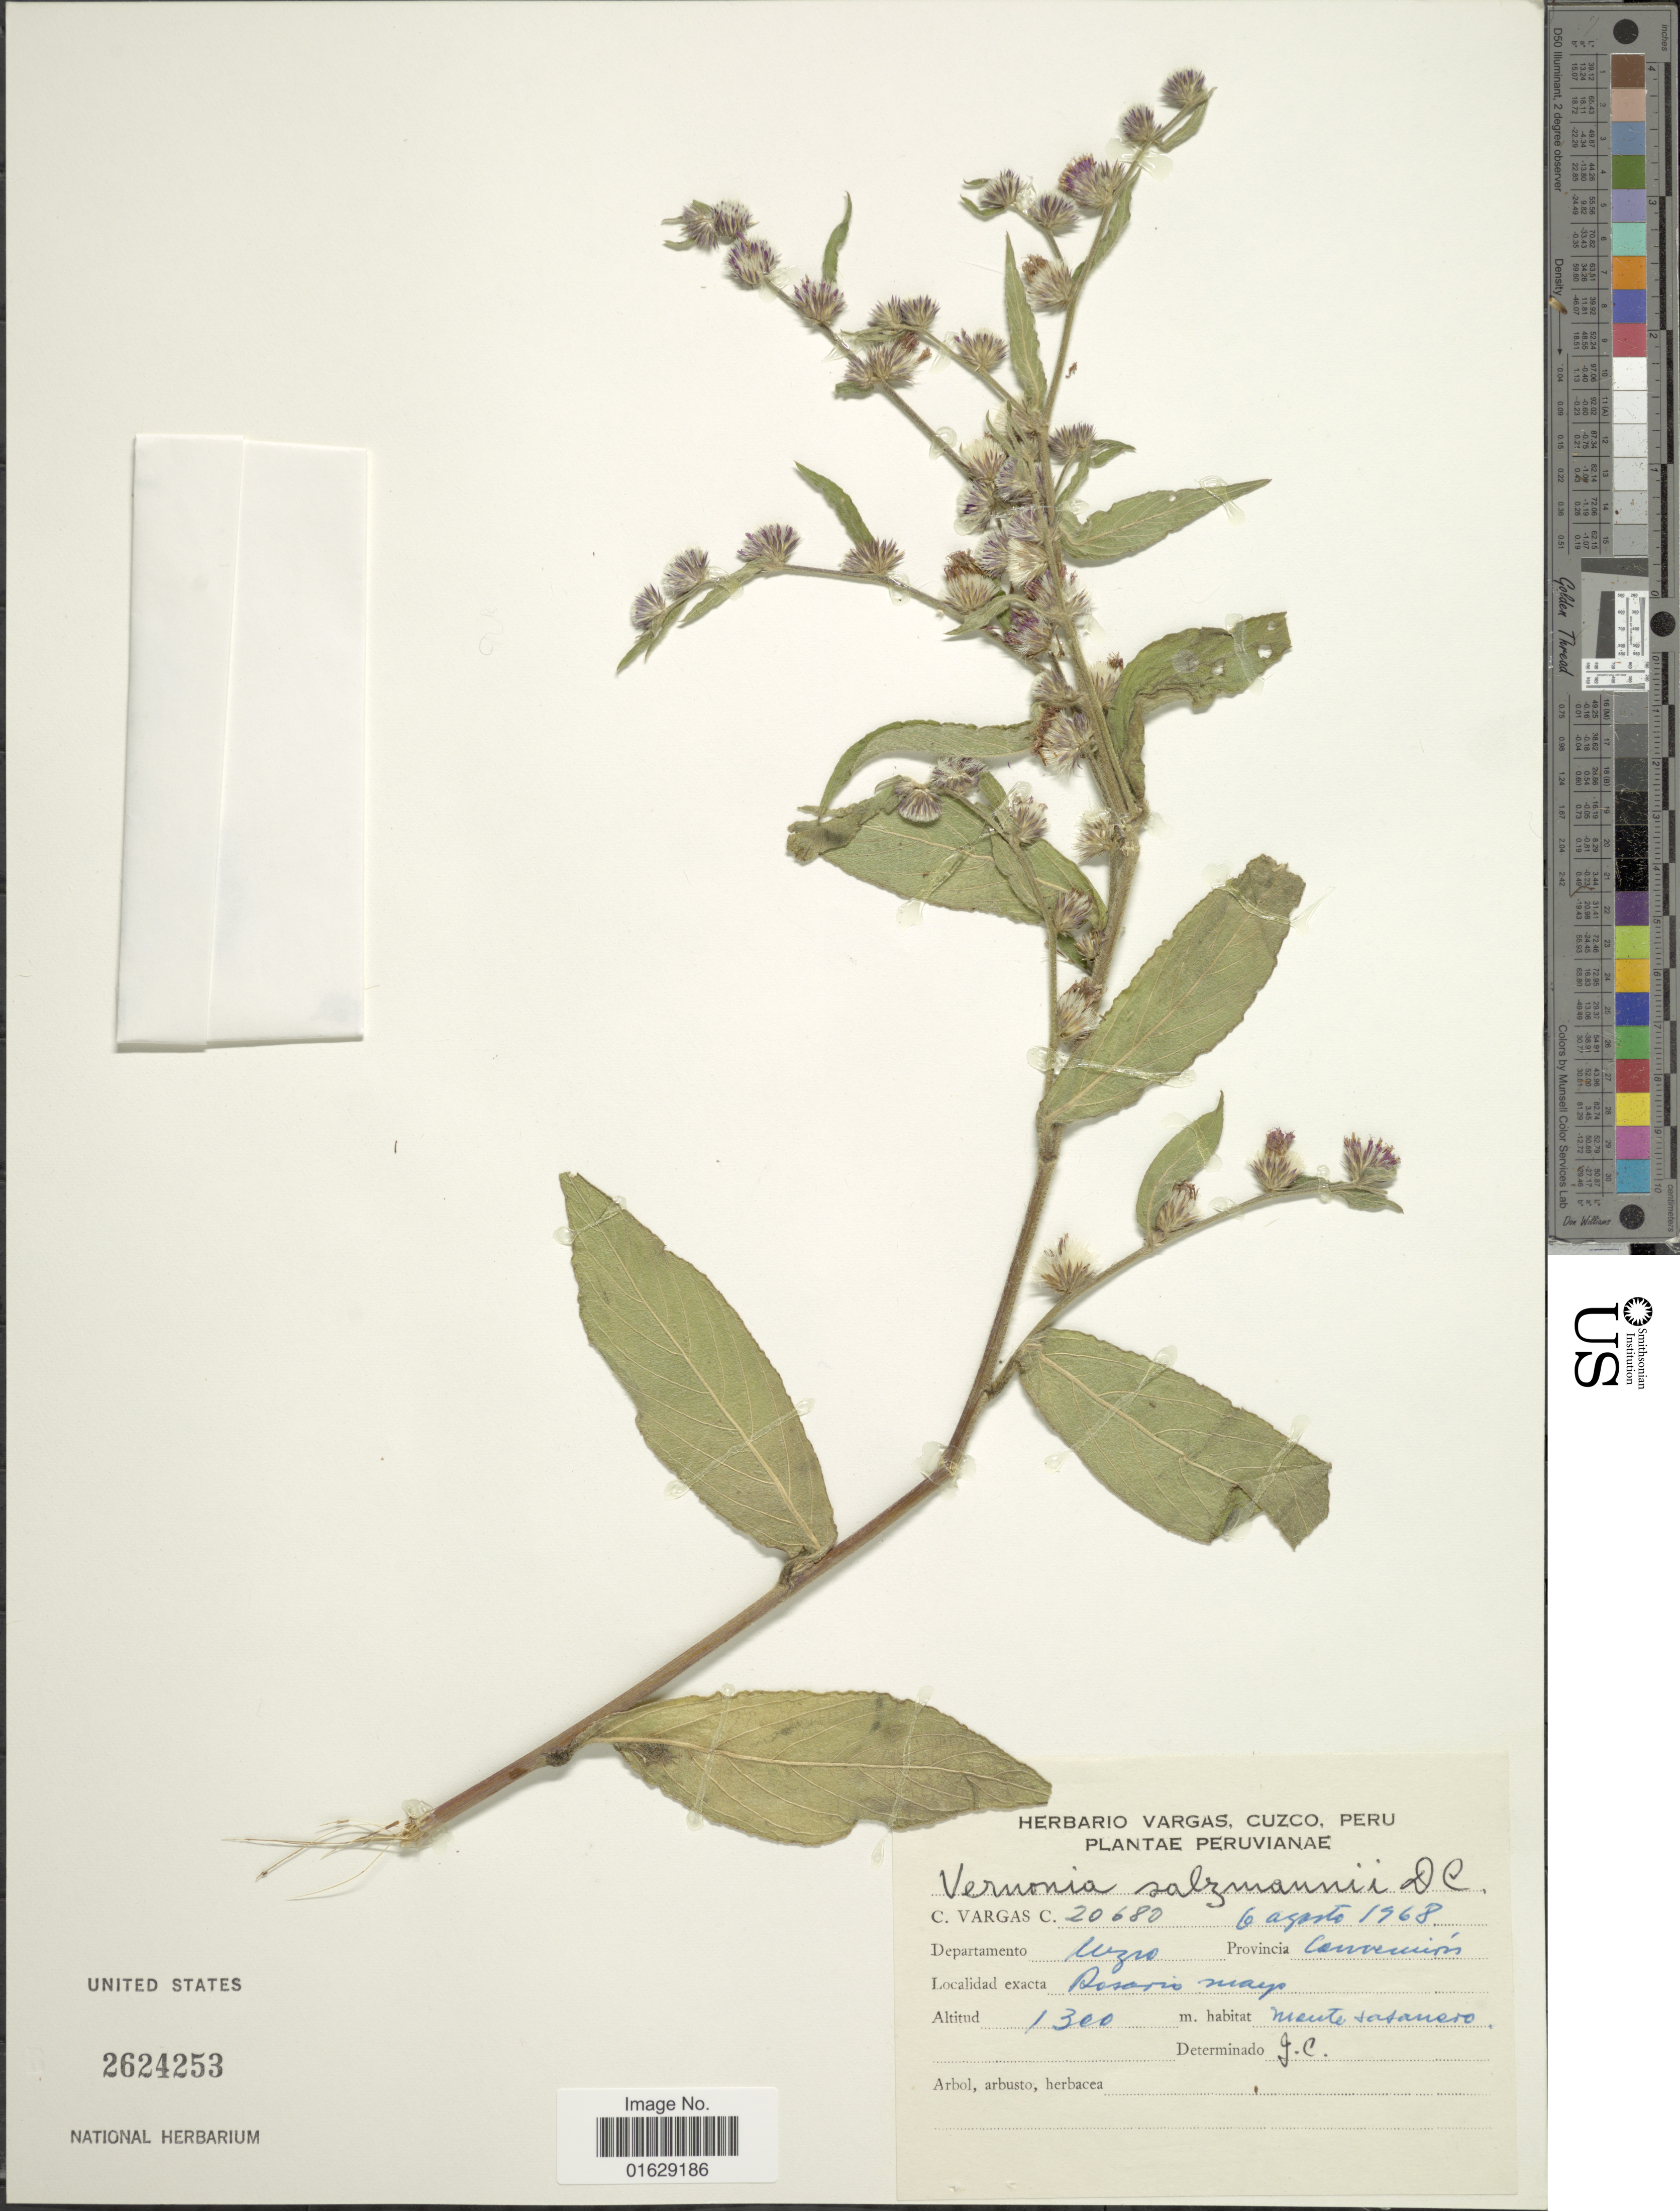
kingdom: Plantae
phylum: Tracheophyta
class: Magnoliopsida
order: Asterales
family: Asteraceae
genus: Lepidaploa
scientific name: Lepidaploa salzmannii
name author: (DC.) H. Rob.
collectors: C. Vargas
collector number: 20680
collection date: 1968-08-06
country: Peru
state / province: Cusco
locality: Rosario Mayo, Provincia Convención, Departamento Cuzco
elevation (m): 1300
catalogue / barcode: US 2624253